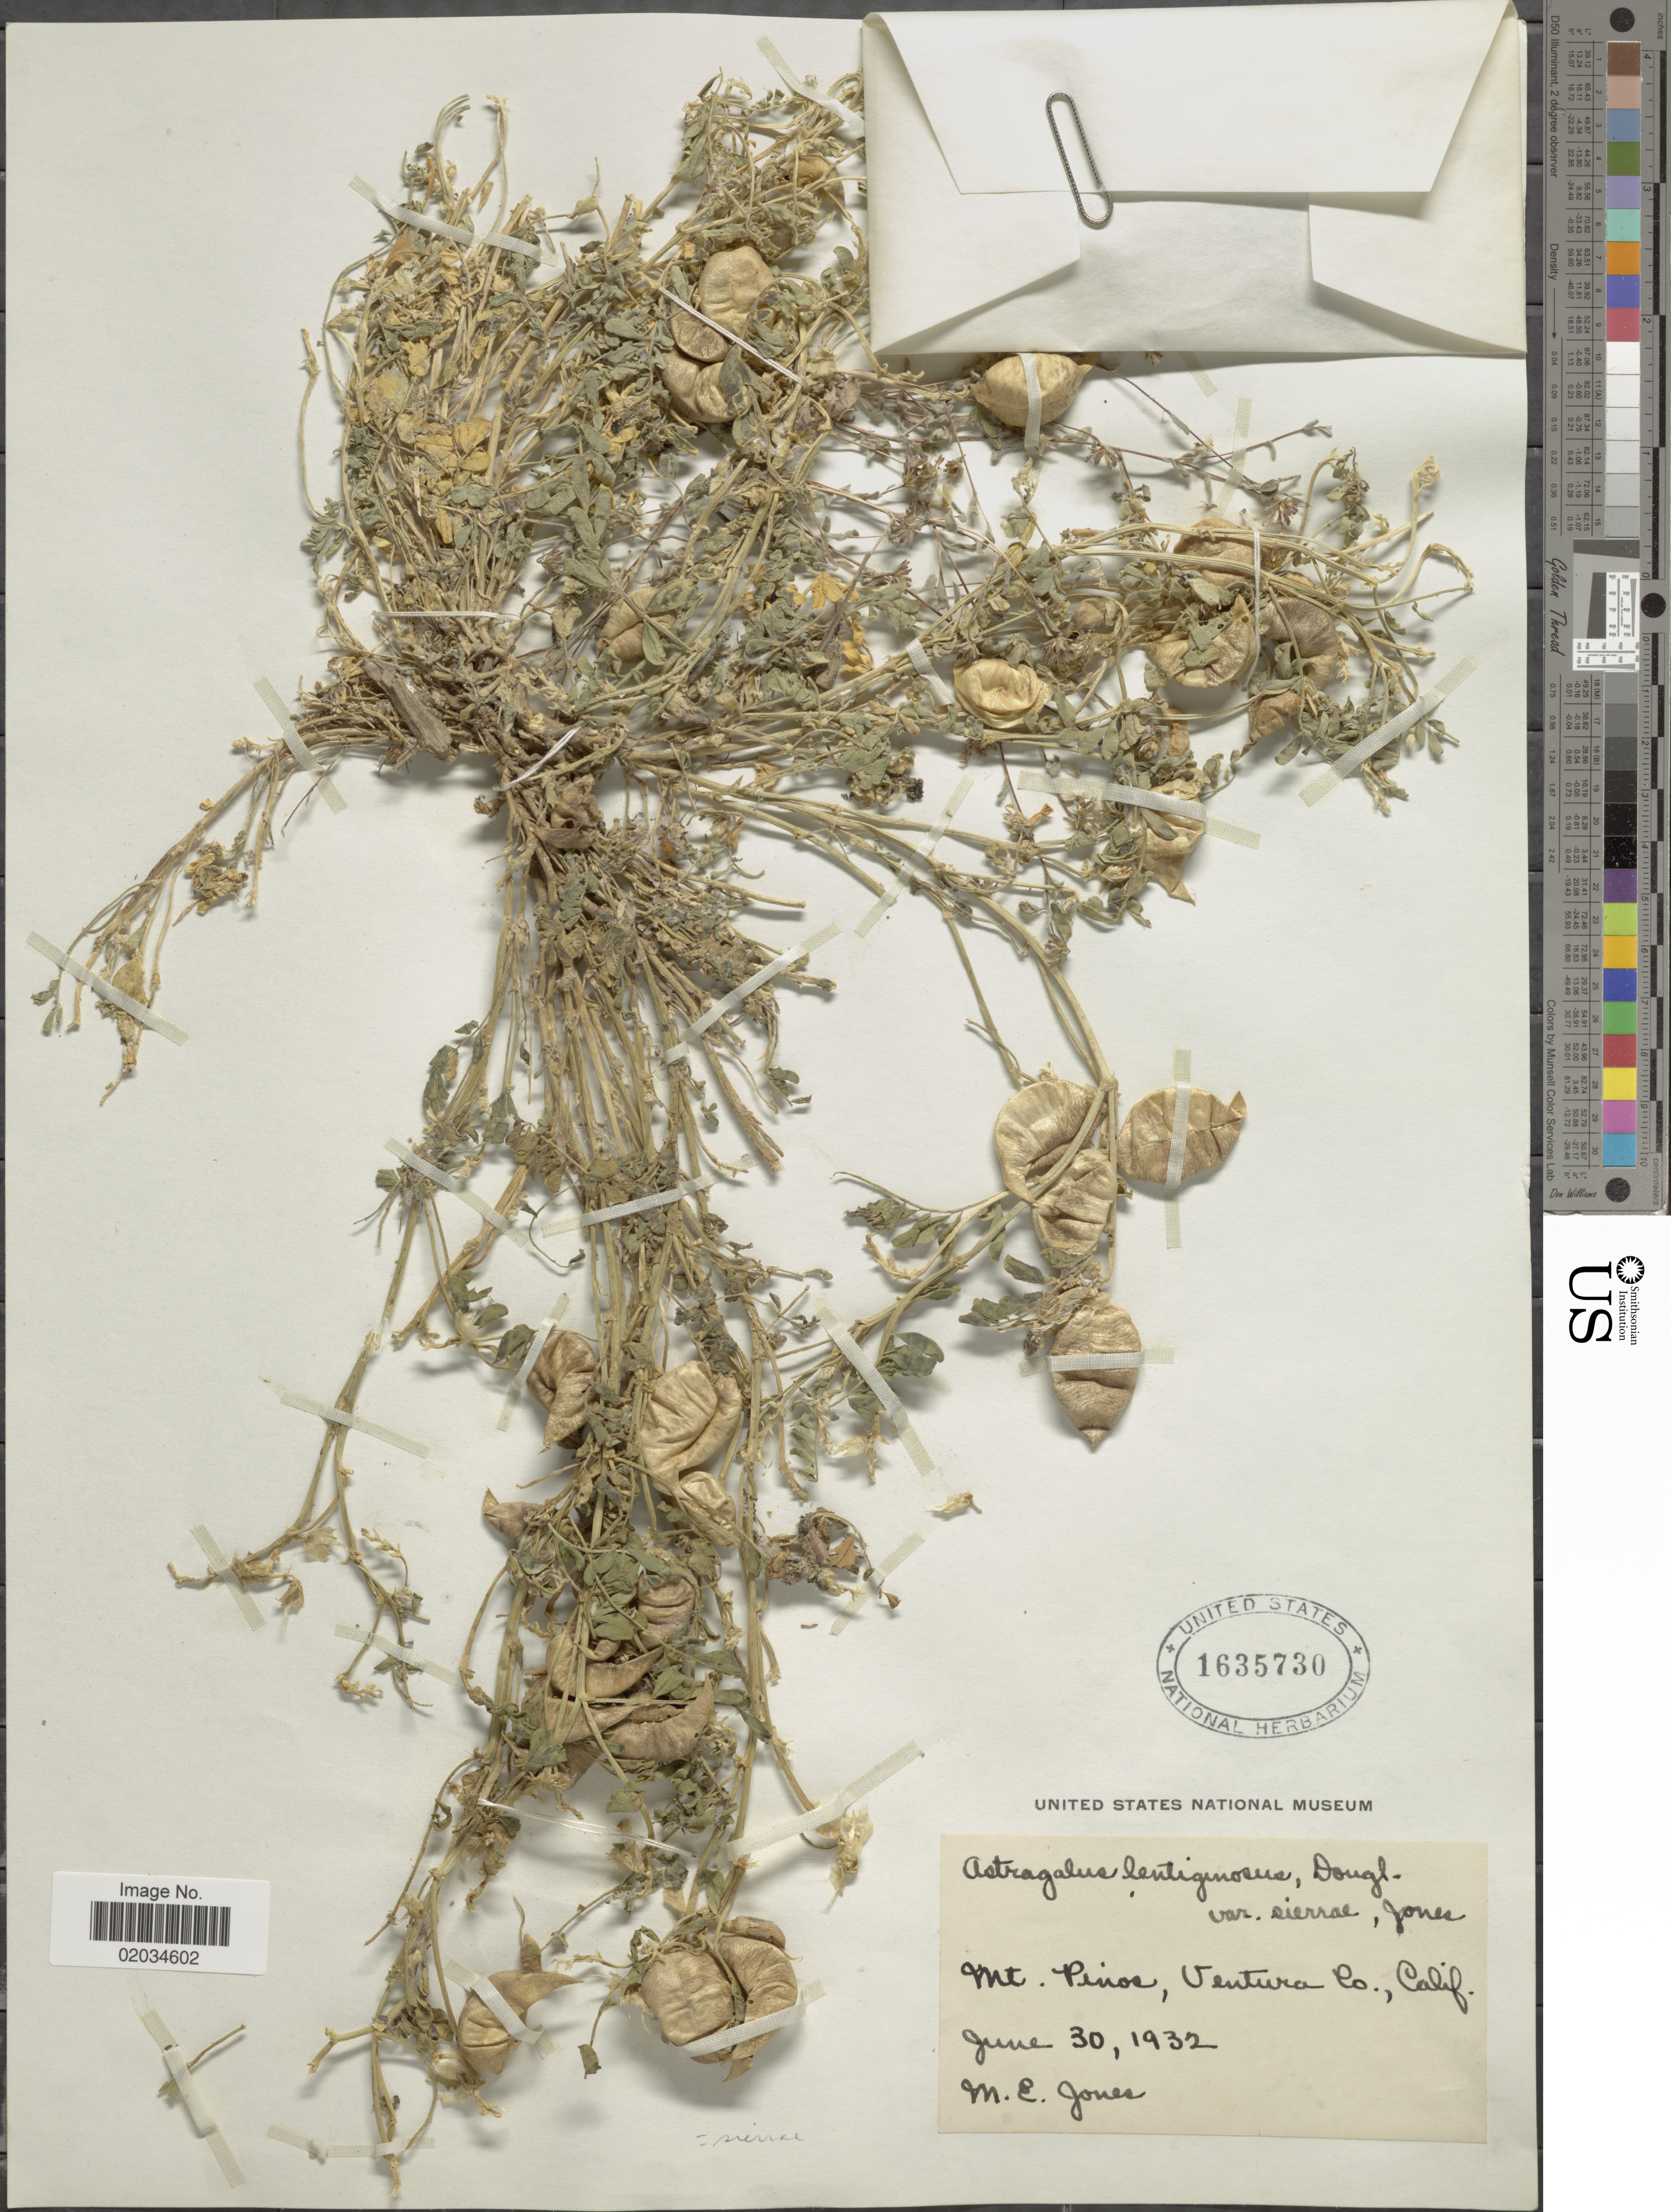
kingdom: Plantae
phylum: Tracheophyta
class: Magnoliopsida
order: Fabales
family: Fabaceae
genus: Astragalus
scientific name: Astragalus sierrae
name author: (M.E. Jones) Tidestr.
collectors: M. E. Jones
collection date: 1932-06-30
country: United States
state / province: California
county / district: Ventura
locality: Mt. Pinos, Ventura Co.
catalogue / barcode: US 1635730